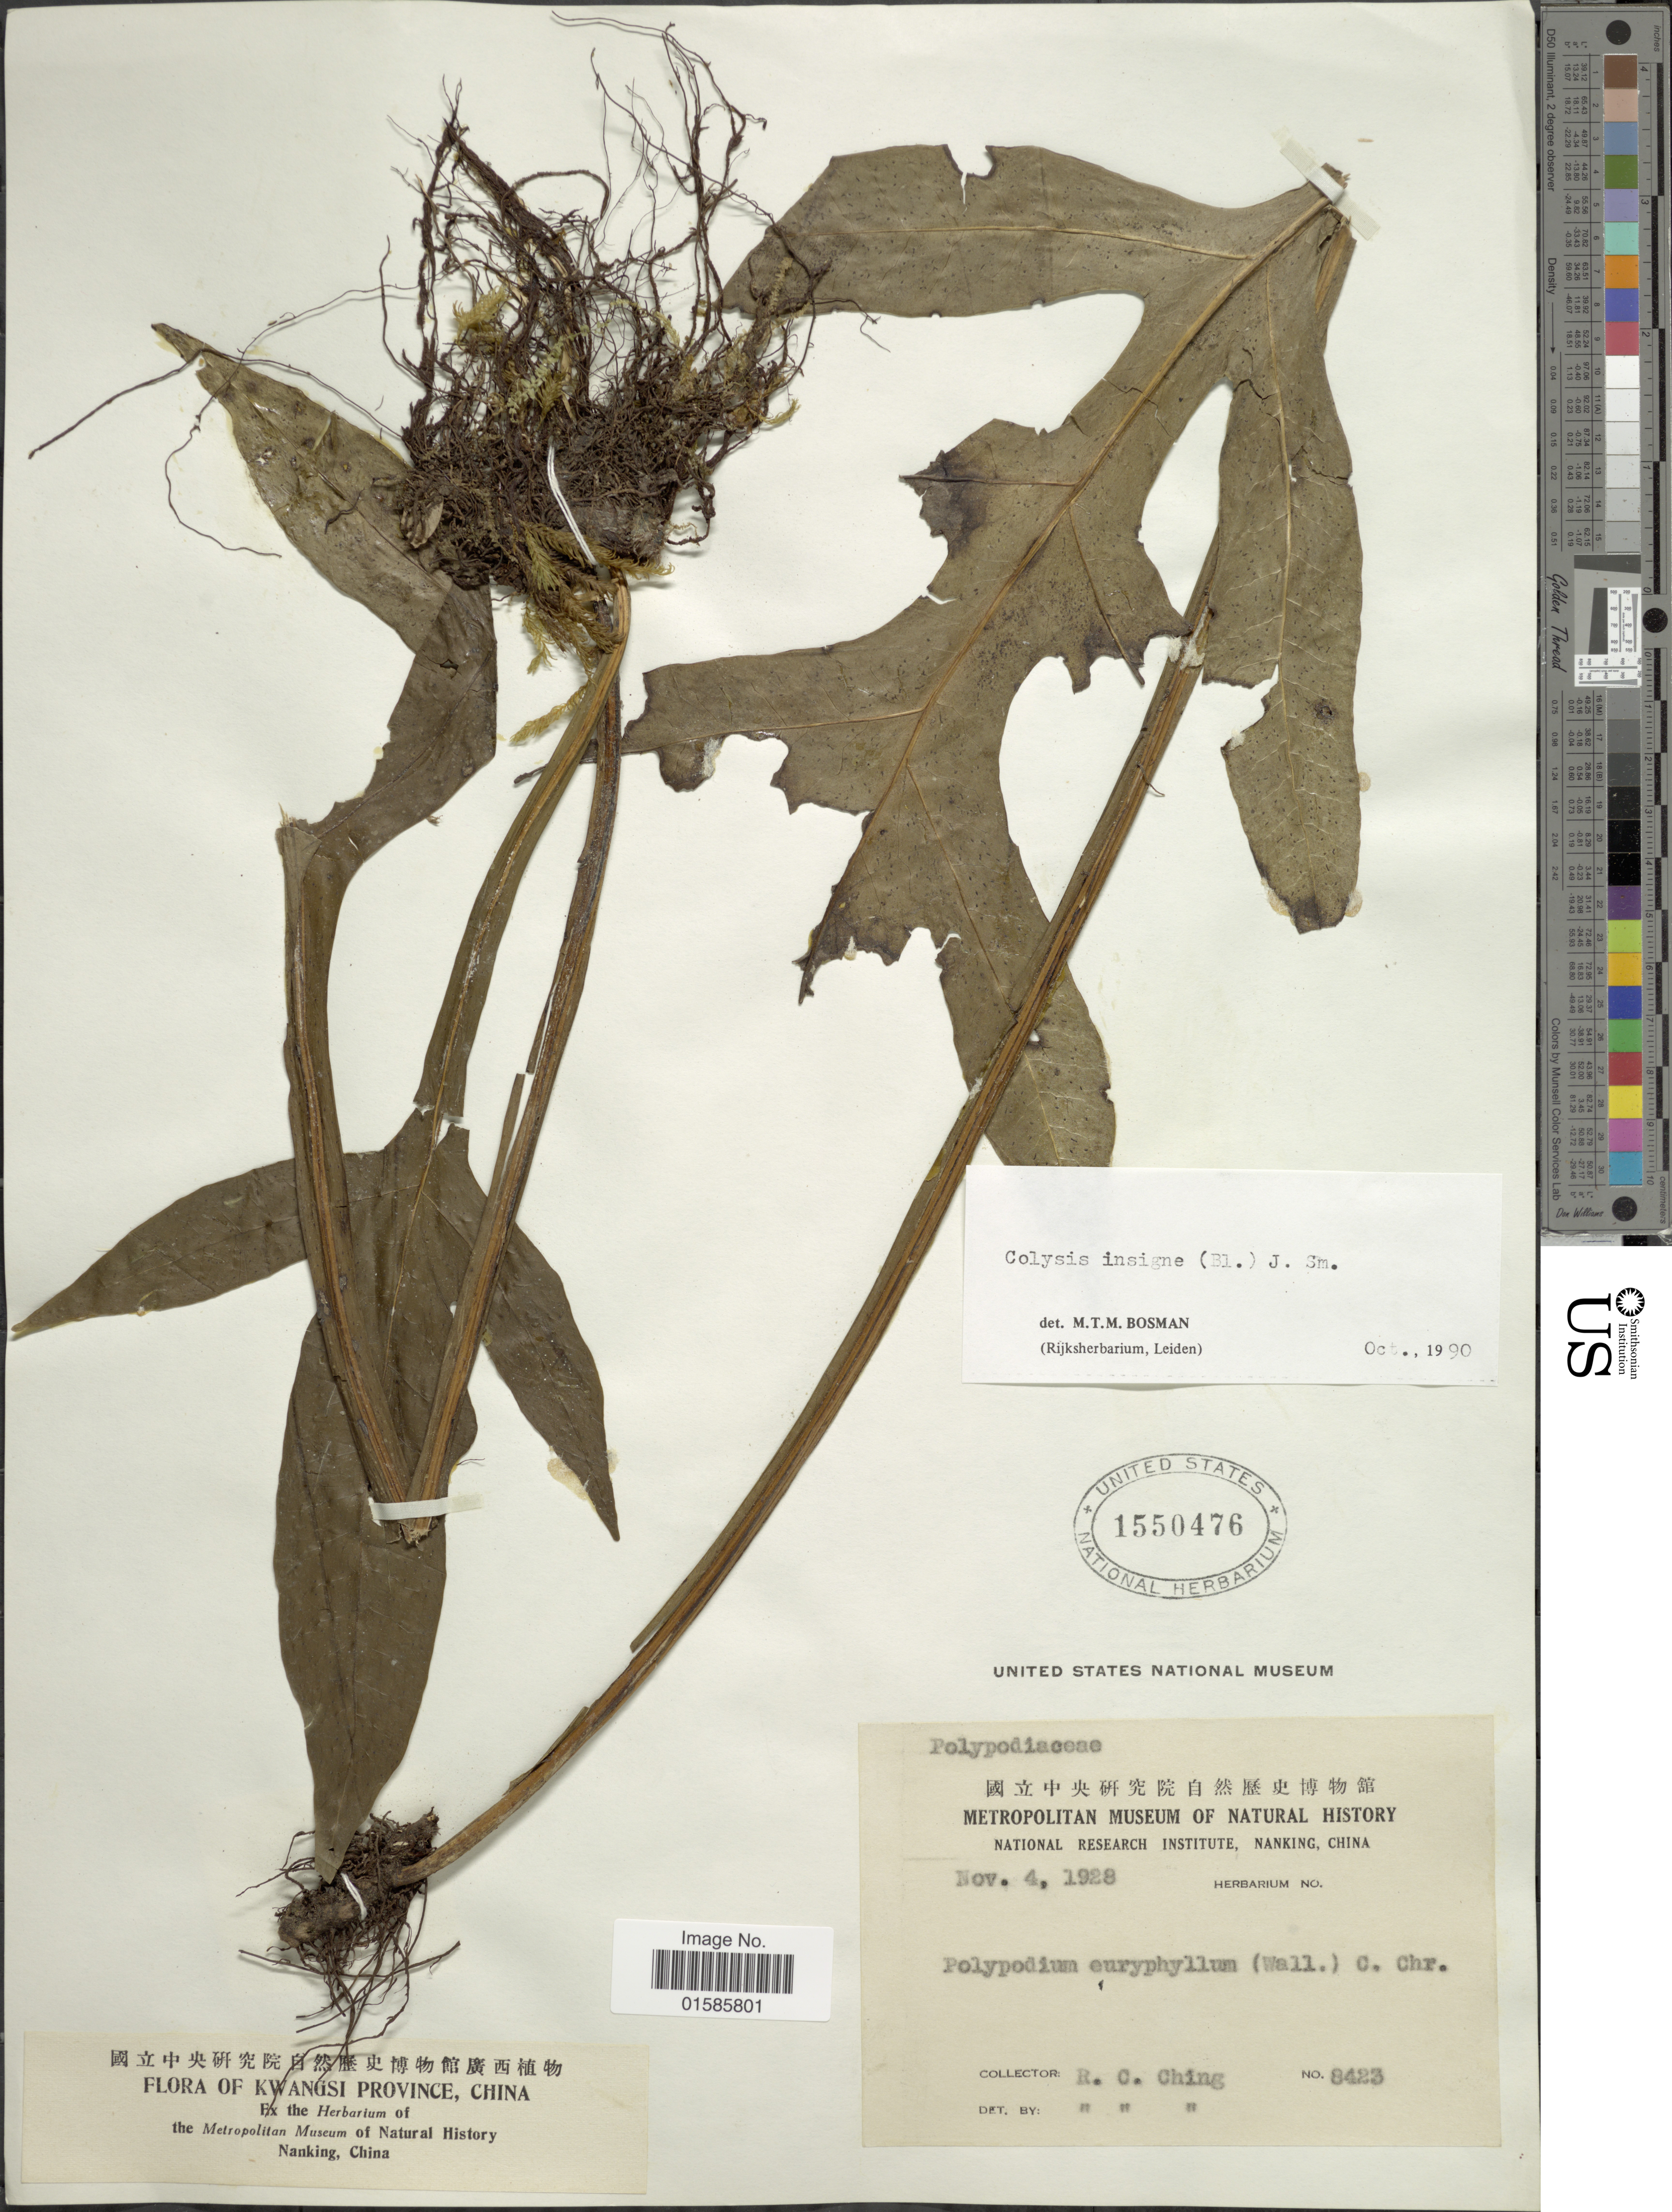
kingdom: Plantae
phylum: Tracheophyta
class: Polypodiopsida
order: Polypodiales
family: Polypodiaceae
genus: Microsorum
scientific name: Microsorum insigne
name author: (Blume) Copel.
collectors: R. C. Ching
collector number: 8423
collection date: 1928-11-04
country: China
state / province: Guangxi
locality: Kwangsi Province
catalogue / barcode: US 1550476